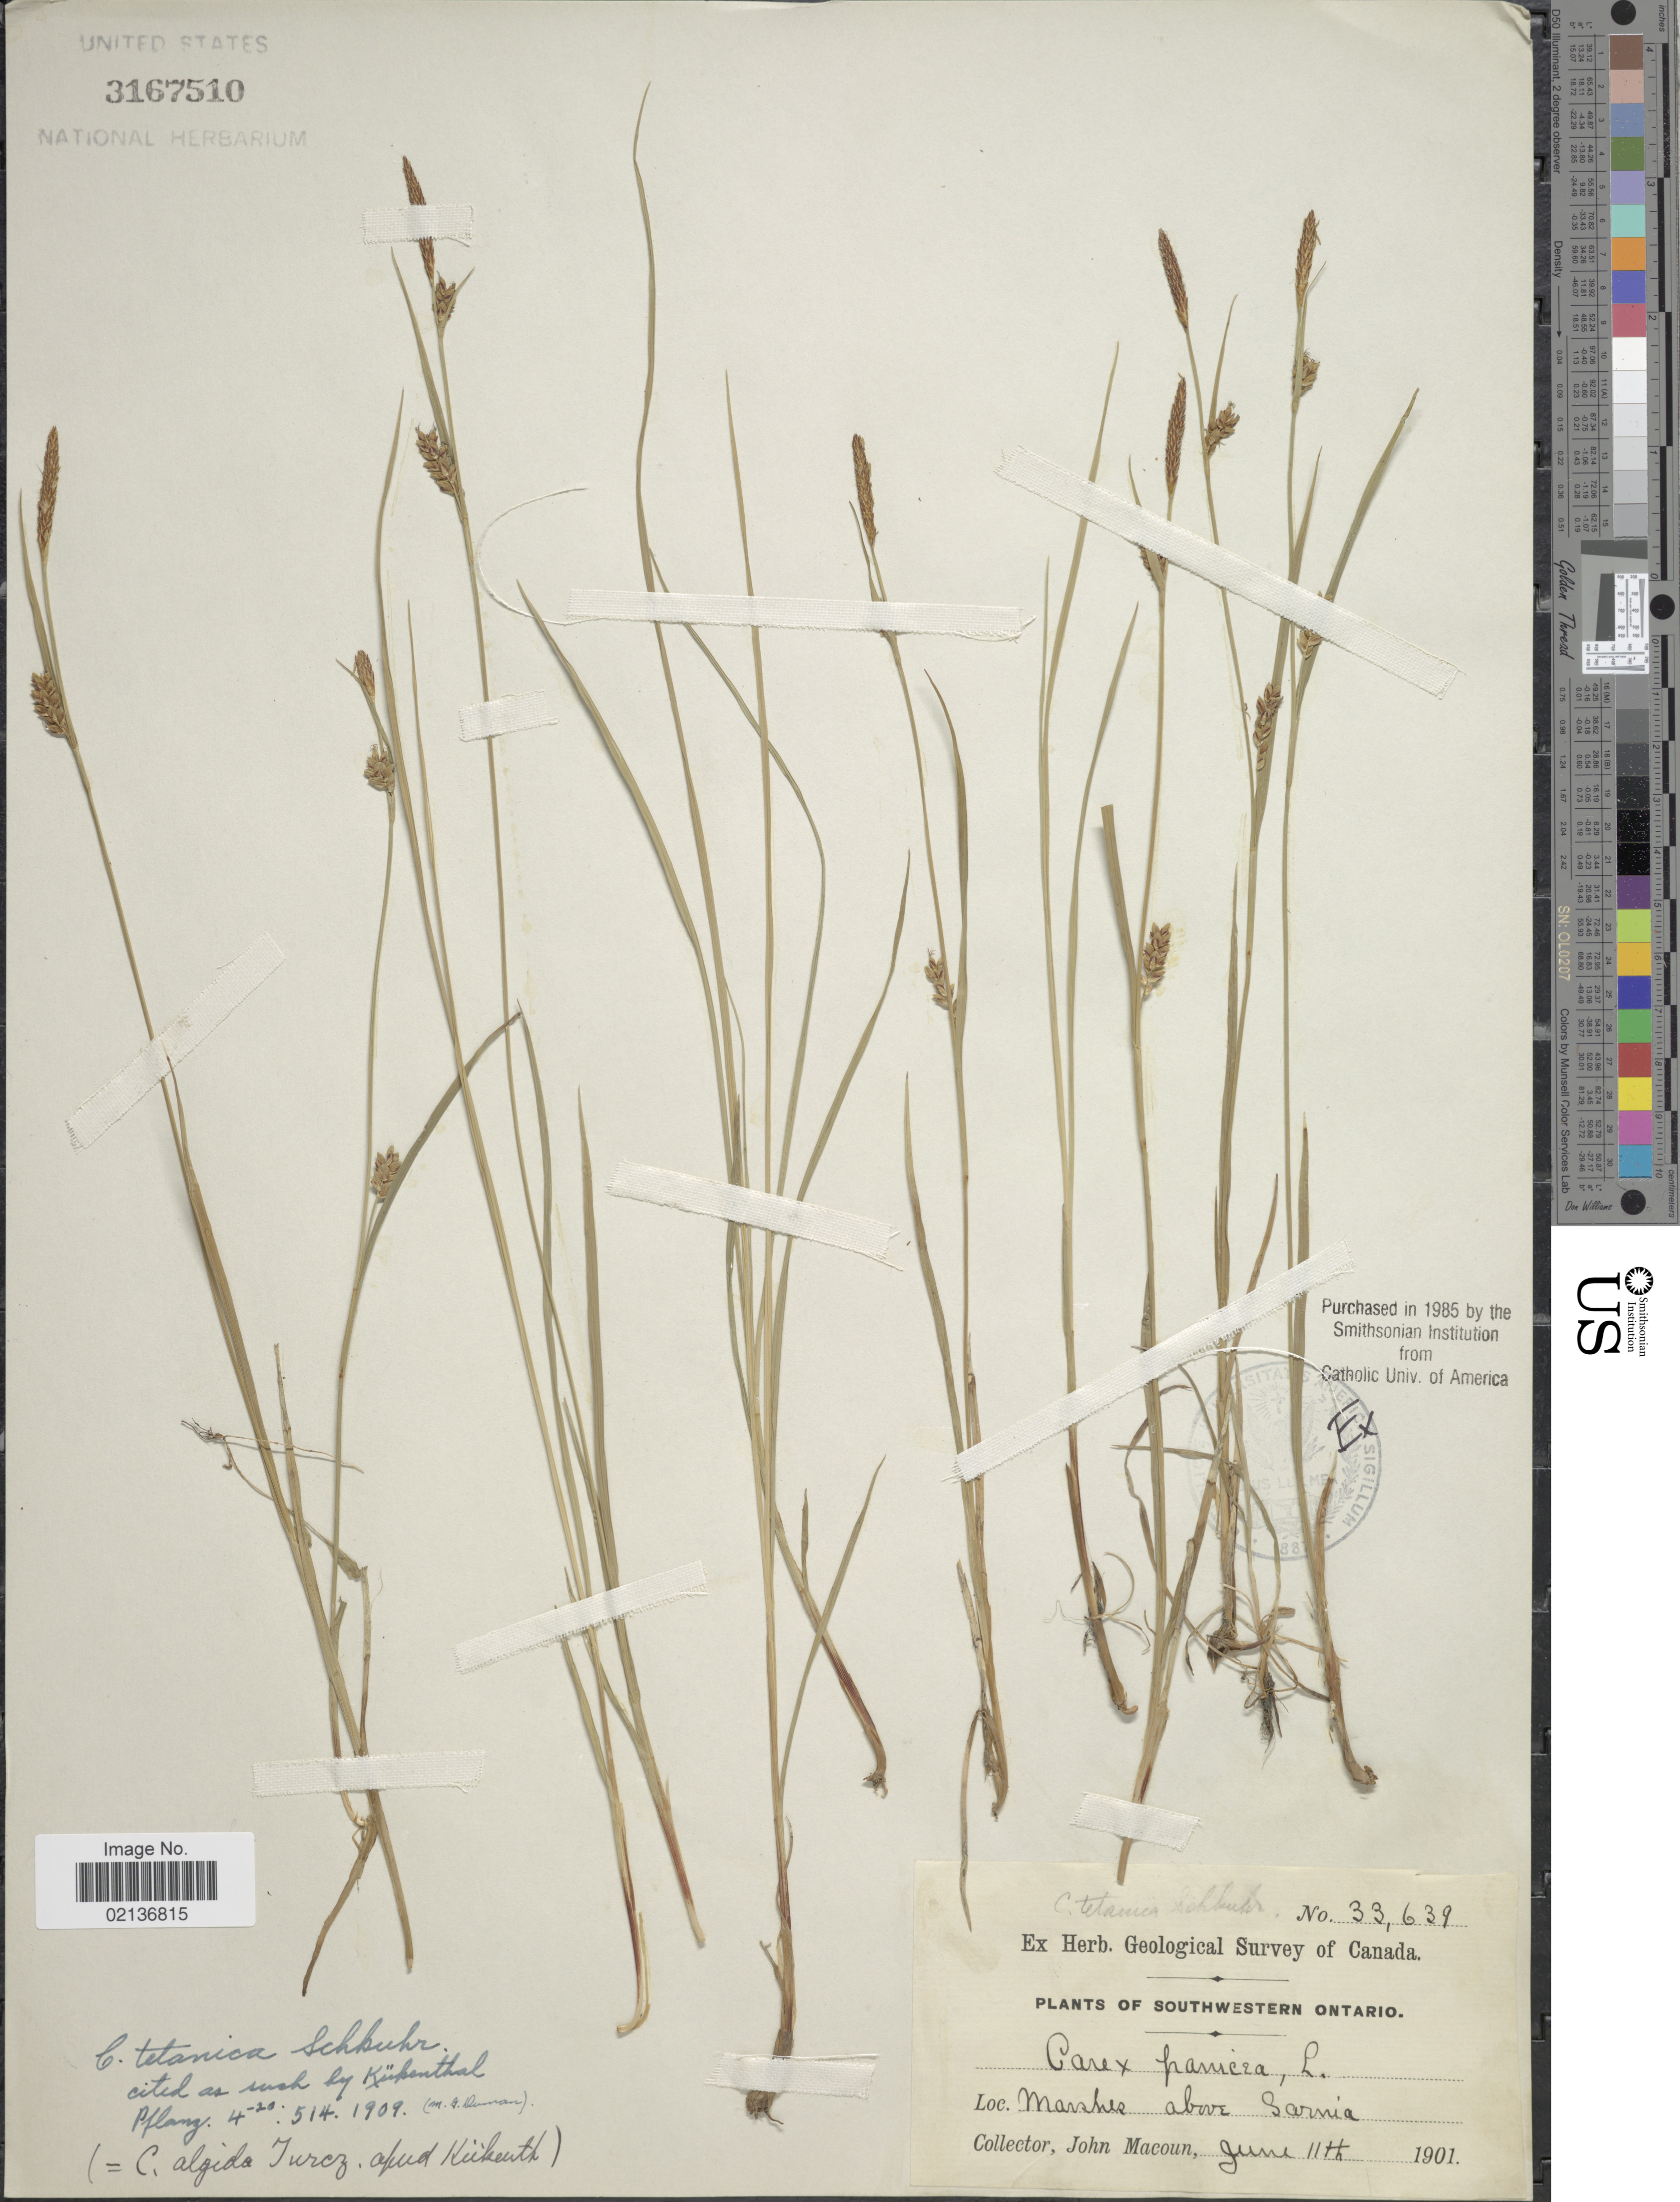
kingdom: Plantae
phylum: Tracheophyta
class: Liliopsida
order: Poales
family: Cyperaceae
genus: Carex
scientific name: Carex tetanica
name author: Schkuhr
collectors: J. Macoun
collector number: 33639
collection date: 1901-06-11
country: Canada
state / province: Ontario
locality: Marshes above Sarnia, Southwestern Ontario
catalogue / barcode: US 3167510